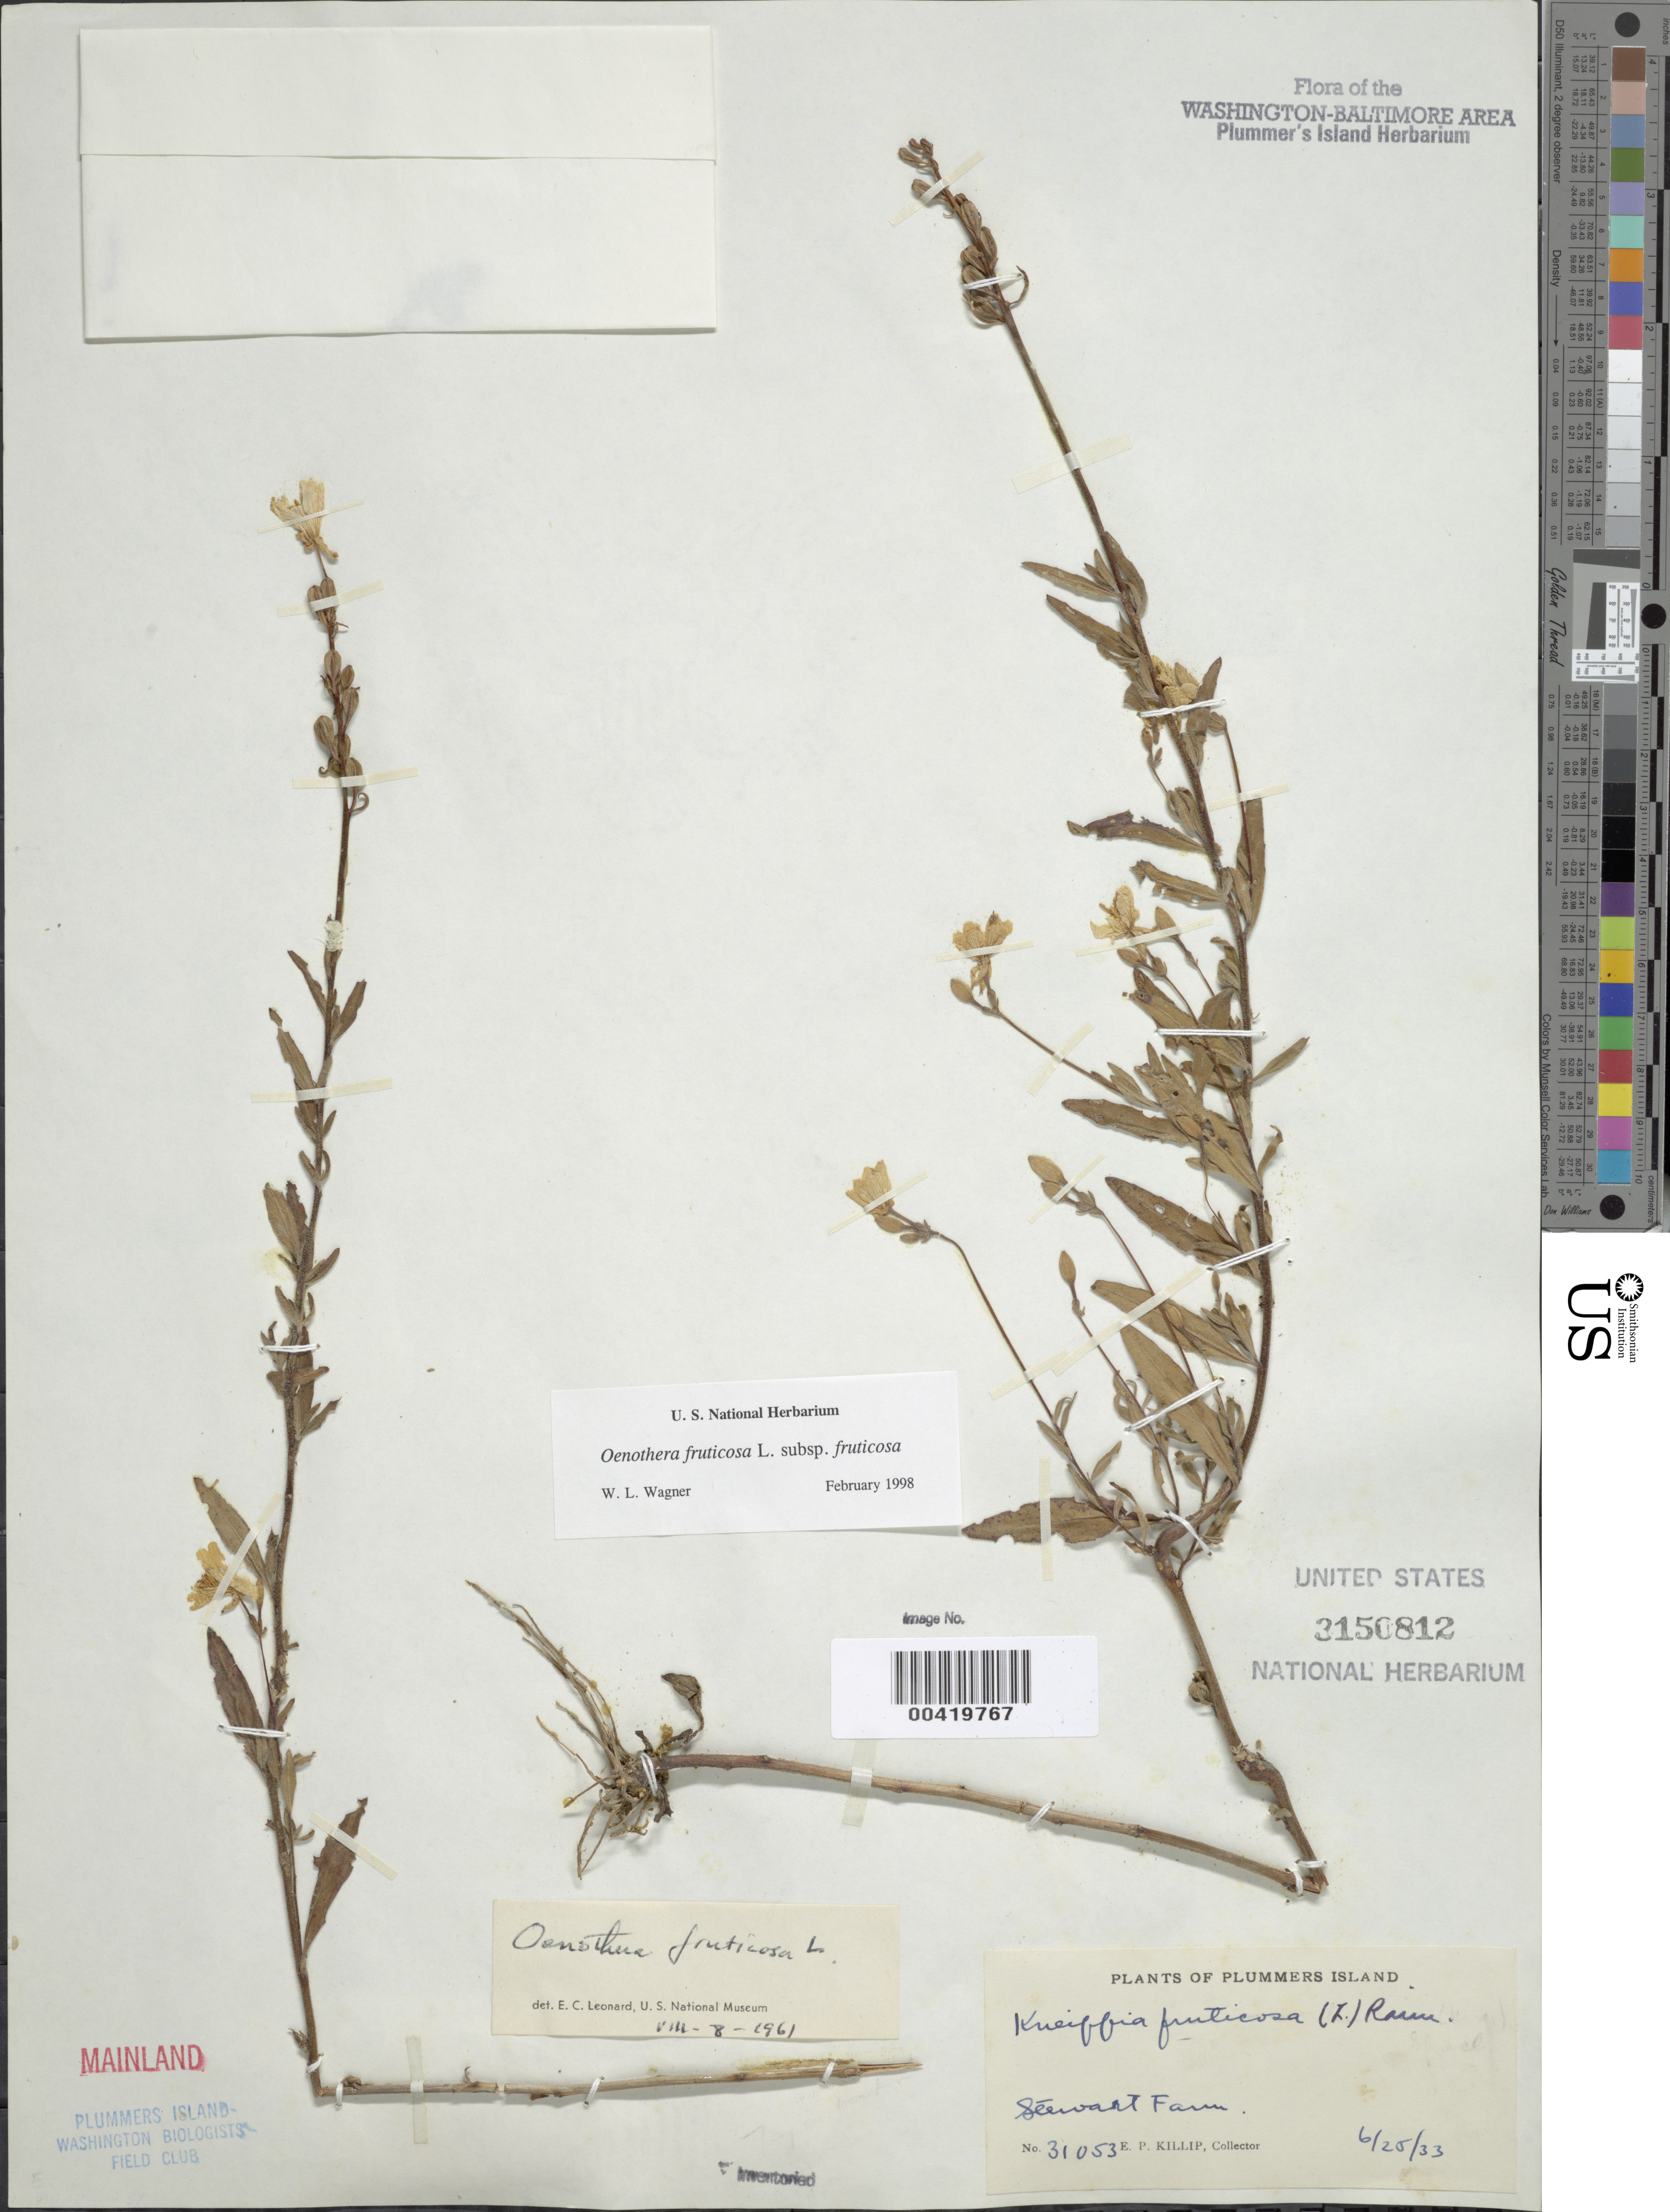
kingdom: Plantae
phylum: Tracheophyta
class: Magnoliopsida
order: Myrtales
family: Onagraceae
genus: Oenothera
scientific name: Oenothera fruticosa subsp. fruticosa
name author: L.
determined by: Wagner, W. L., (BOT), Smithsonian Institution - National Museum of Natural History (UNITED STATES)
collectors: E. P. Killip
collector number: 31053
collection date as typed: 25 Jun 1933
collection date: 1933-06-25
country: United States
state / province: Maryland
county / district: Montgomery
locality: Plummer's Island; mainland, Stewart Farm Plummers Island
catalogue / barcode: US 3150812